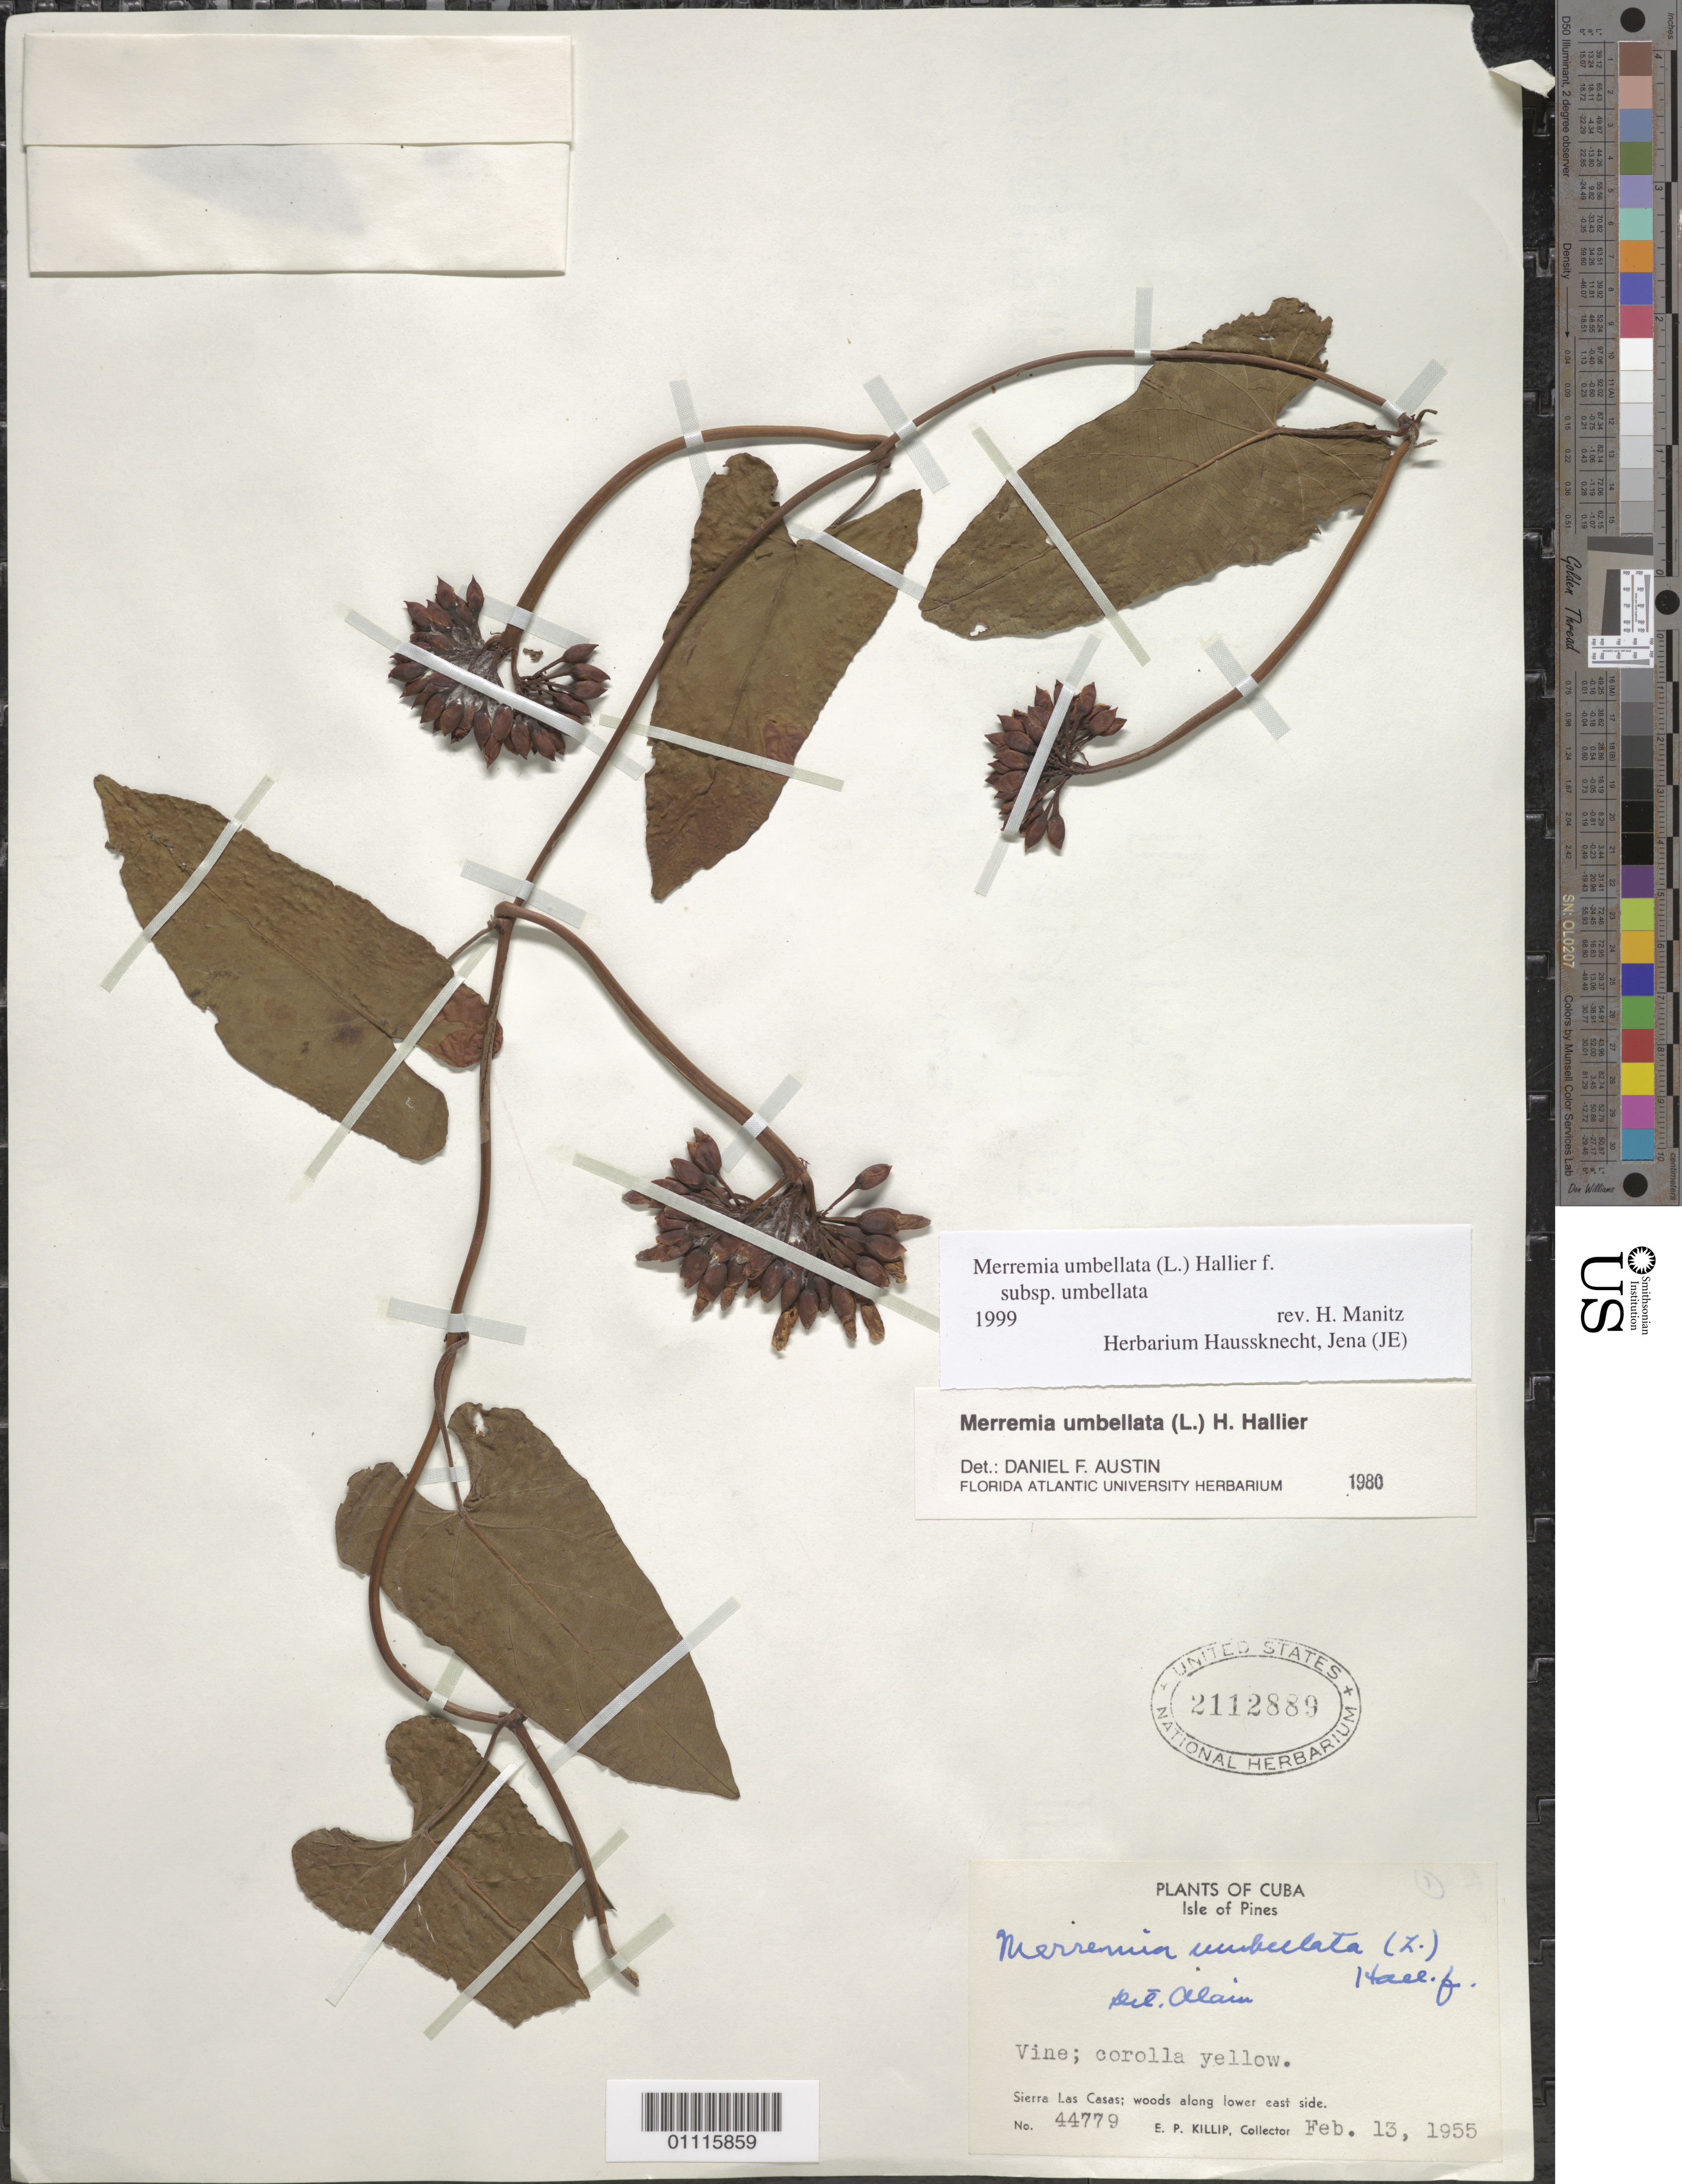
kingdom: Plantae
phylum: Tracheophyta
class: Magnoliopsida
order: Solanales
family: Convolvulaceae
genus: Camonea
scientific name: Camonea umbellata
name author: (L.) A. R. Simões & Staples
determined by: Strong, Mark T., (BOT), Smithsonian Institution - National Museum of Natural History (UNITED STATES)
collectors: E. P. Killip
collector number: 44779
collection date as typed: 13 Feb 1955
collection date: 1955-02-13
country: Cuba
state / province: Isla de La Juventud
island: Isla de la Juventud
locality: Sierra Las Casas; woods along lower E side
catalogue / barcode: US 2112889